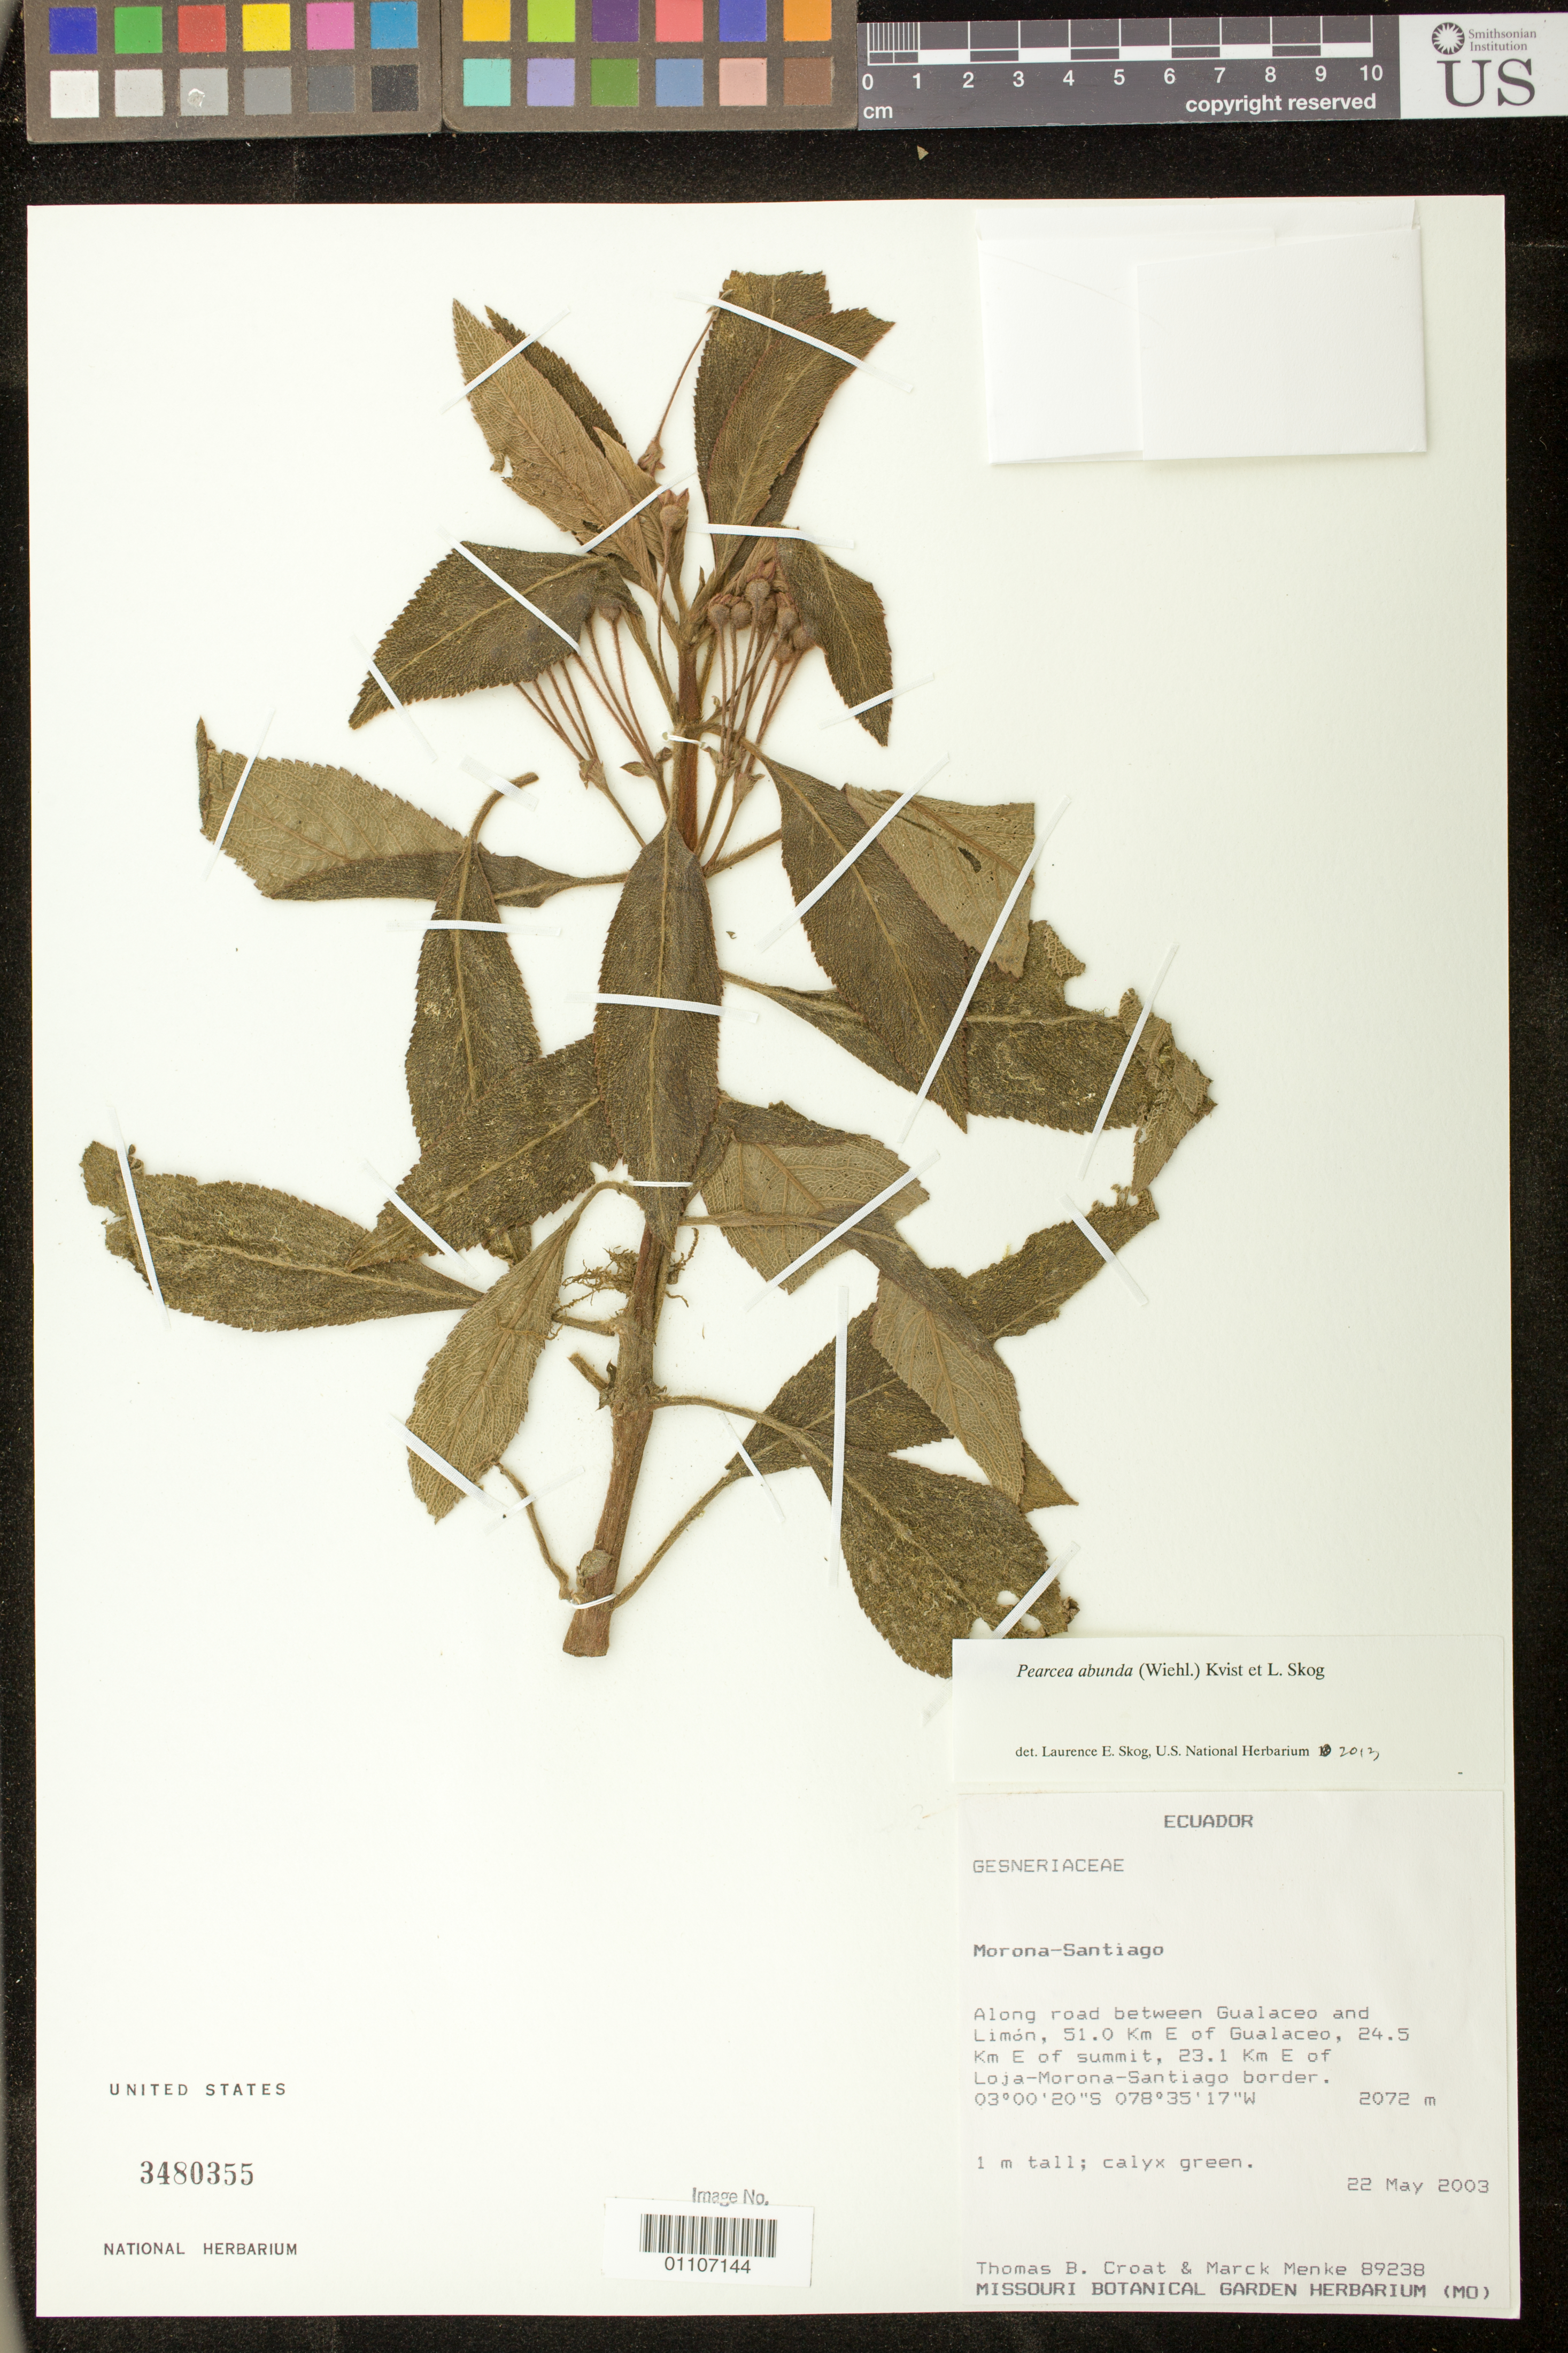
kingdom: Plantae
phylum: Tracheophyta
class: Magnoliopsida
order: Lamiales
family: Gesneriaceae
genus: Pearcea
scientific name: Pearcea abunda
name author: (Wiehler) L.P. Kvist & L.E. Skog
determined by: Skog, Laurence E.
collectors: T. B. Croat & M. Menke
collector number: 89238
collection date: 2003-05-22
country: Ecuador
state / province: Morona-Santiago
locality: Along road between Gualaceo and Limon, 51 km E of Gualeaceo, 24.5 Km E of summit, 23.1 km E of Loja-Morona-Santiago border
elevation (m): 2072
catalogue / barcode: US 3480355